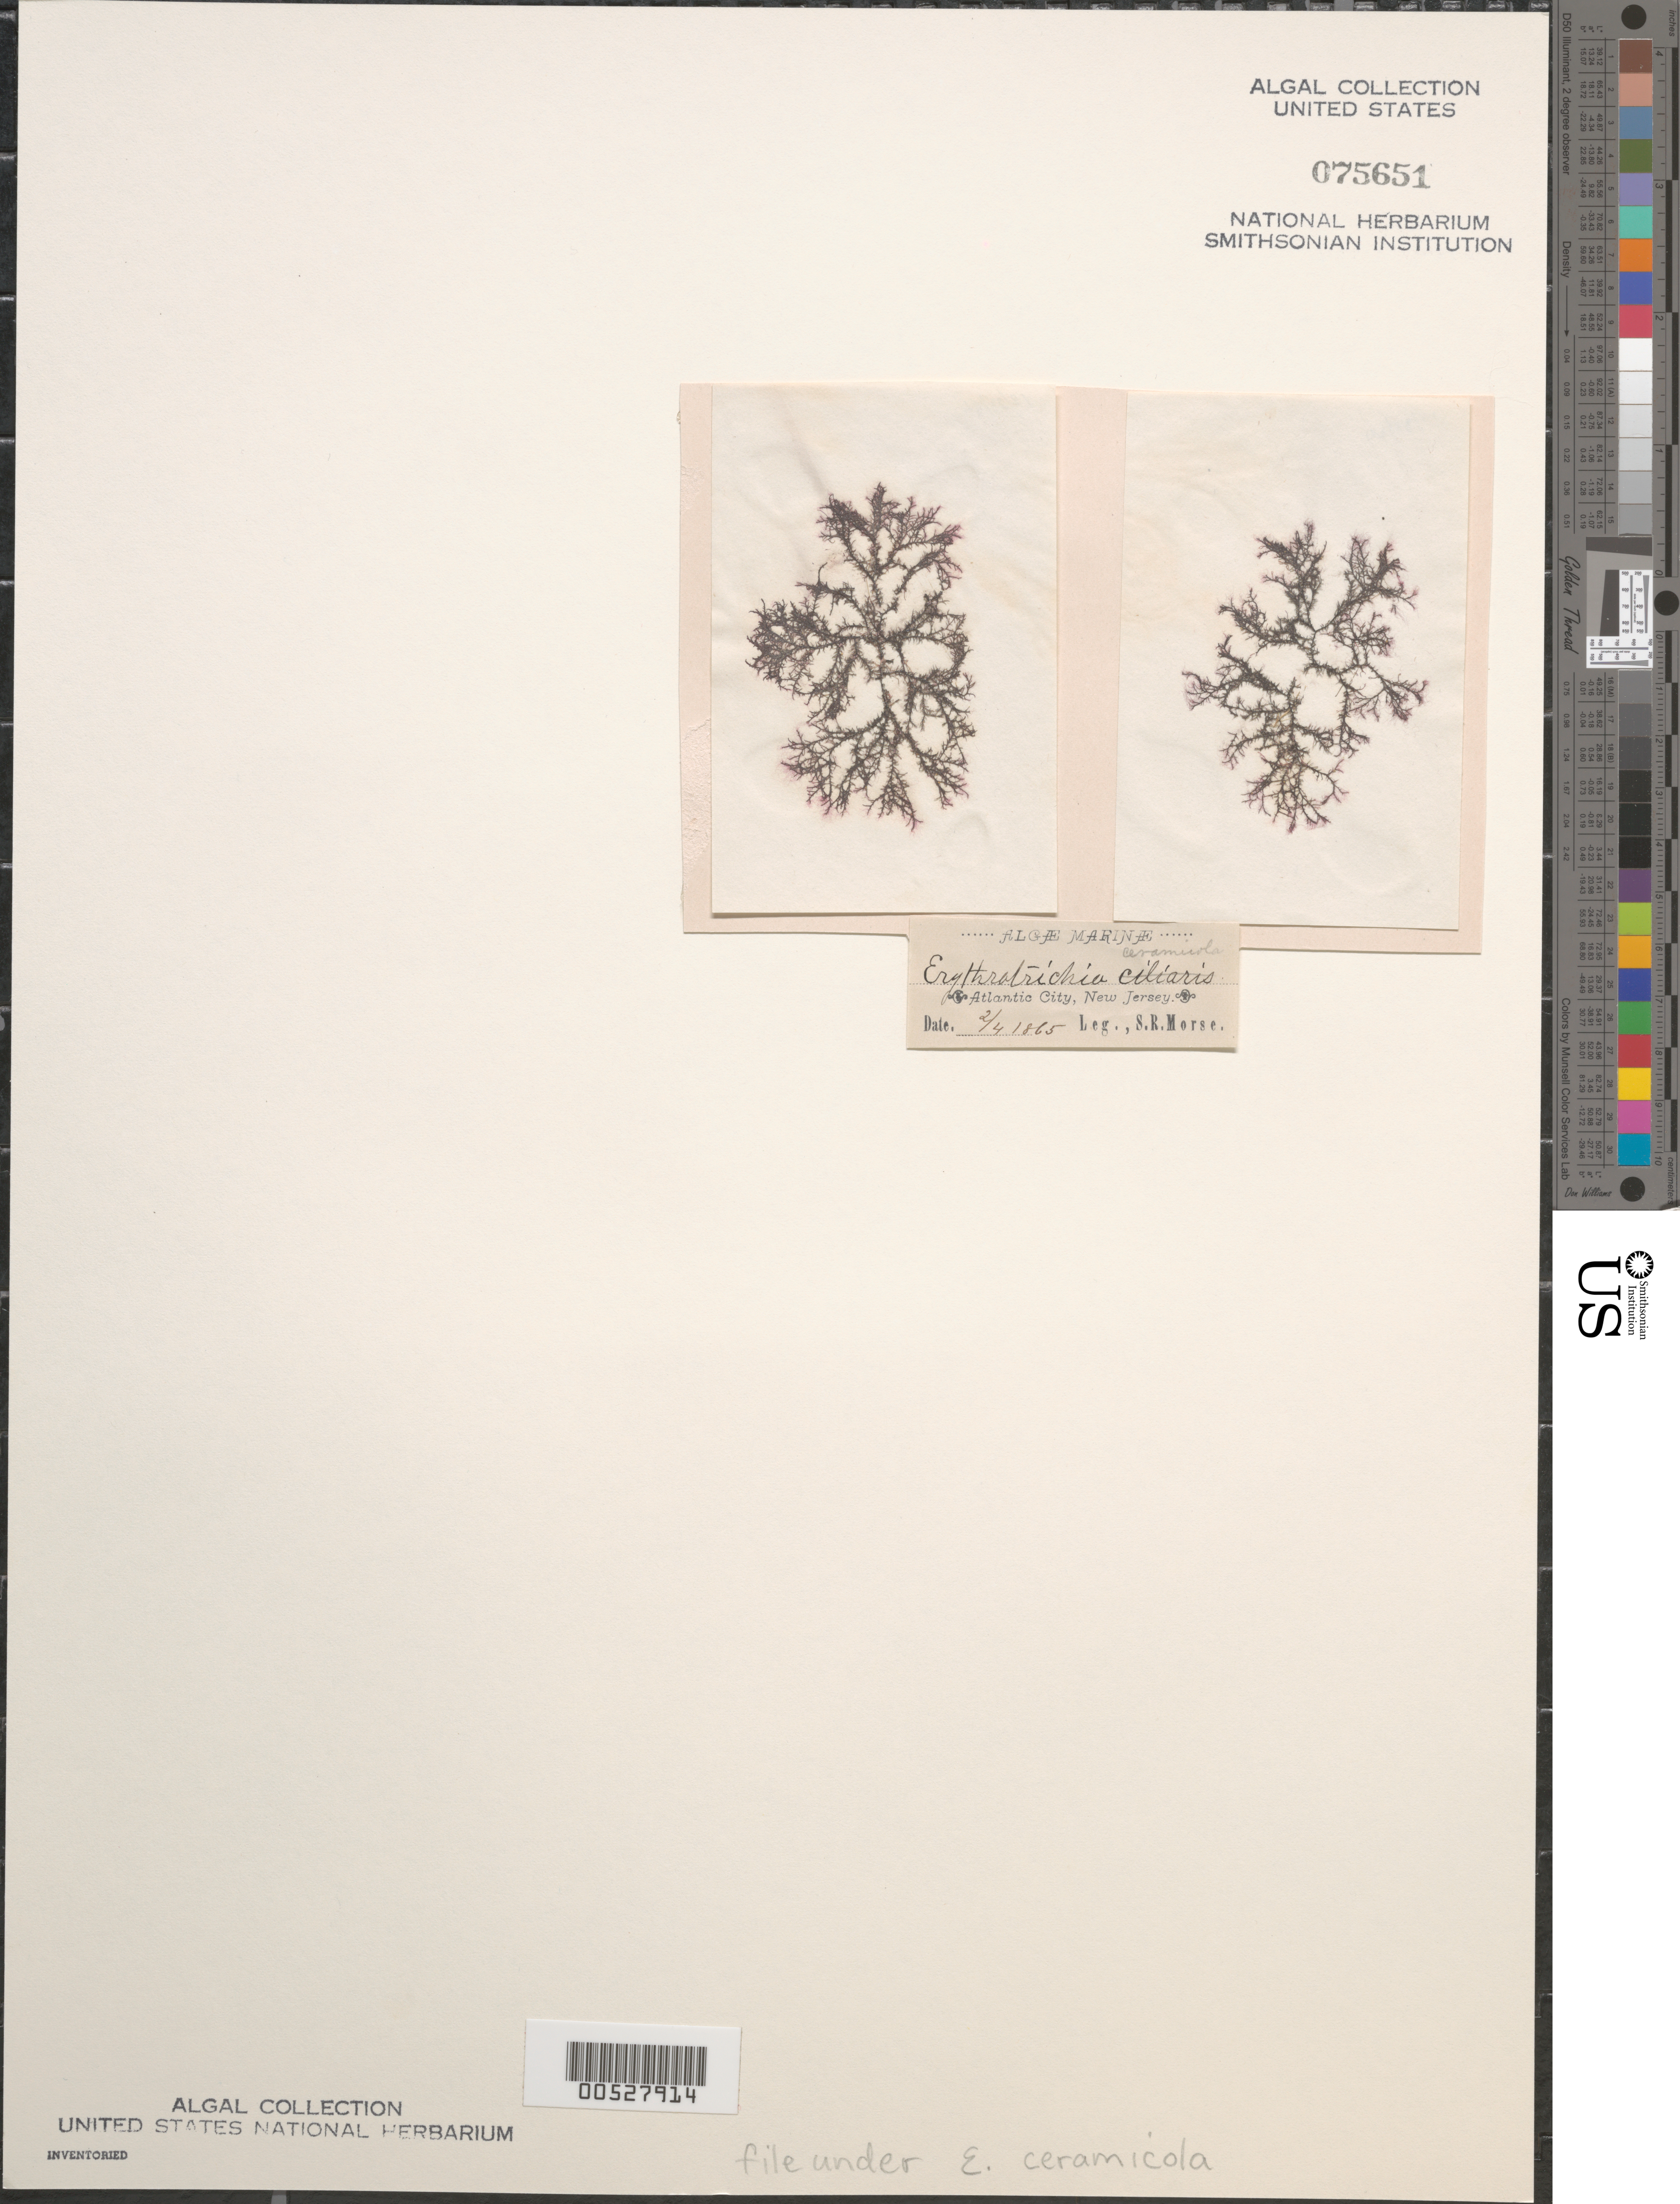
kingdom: Plantae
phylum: Rhodophyta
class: Compsopogonophyceae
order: Erythropeltidales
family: Erythrotrichiaceae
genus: Erythrotrichia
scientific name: Erythrotrichia carnea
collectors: S. Morse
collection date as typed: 04 Feb 1865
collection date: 1865-02-04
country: United States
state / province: New Jersey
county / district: Atlantic County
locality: Atlantic City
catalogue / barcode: US 75651